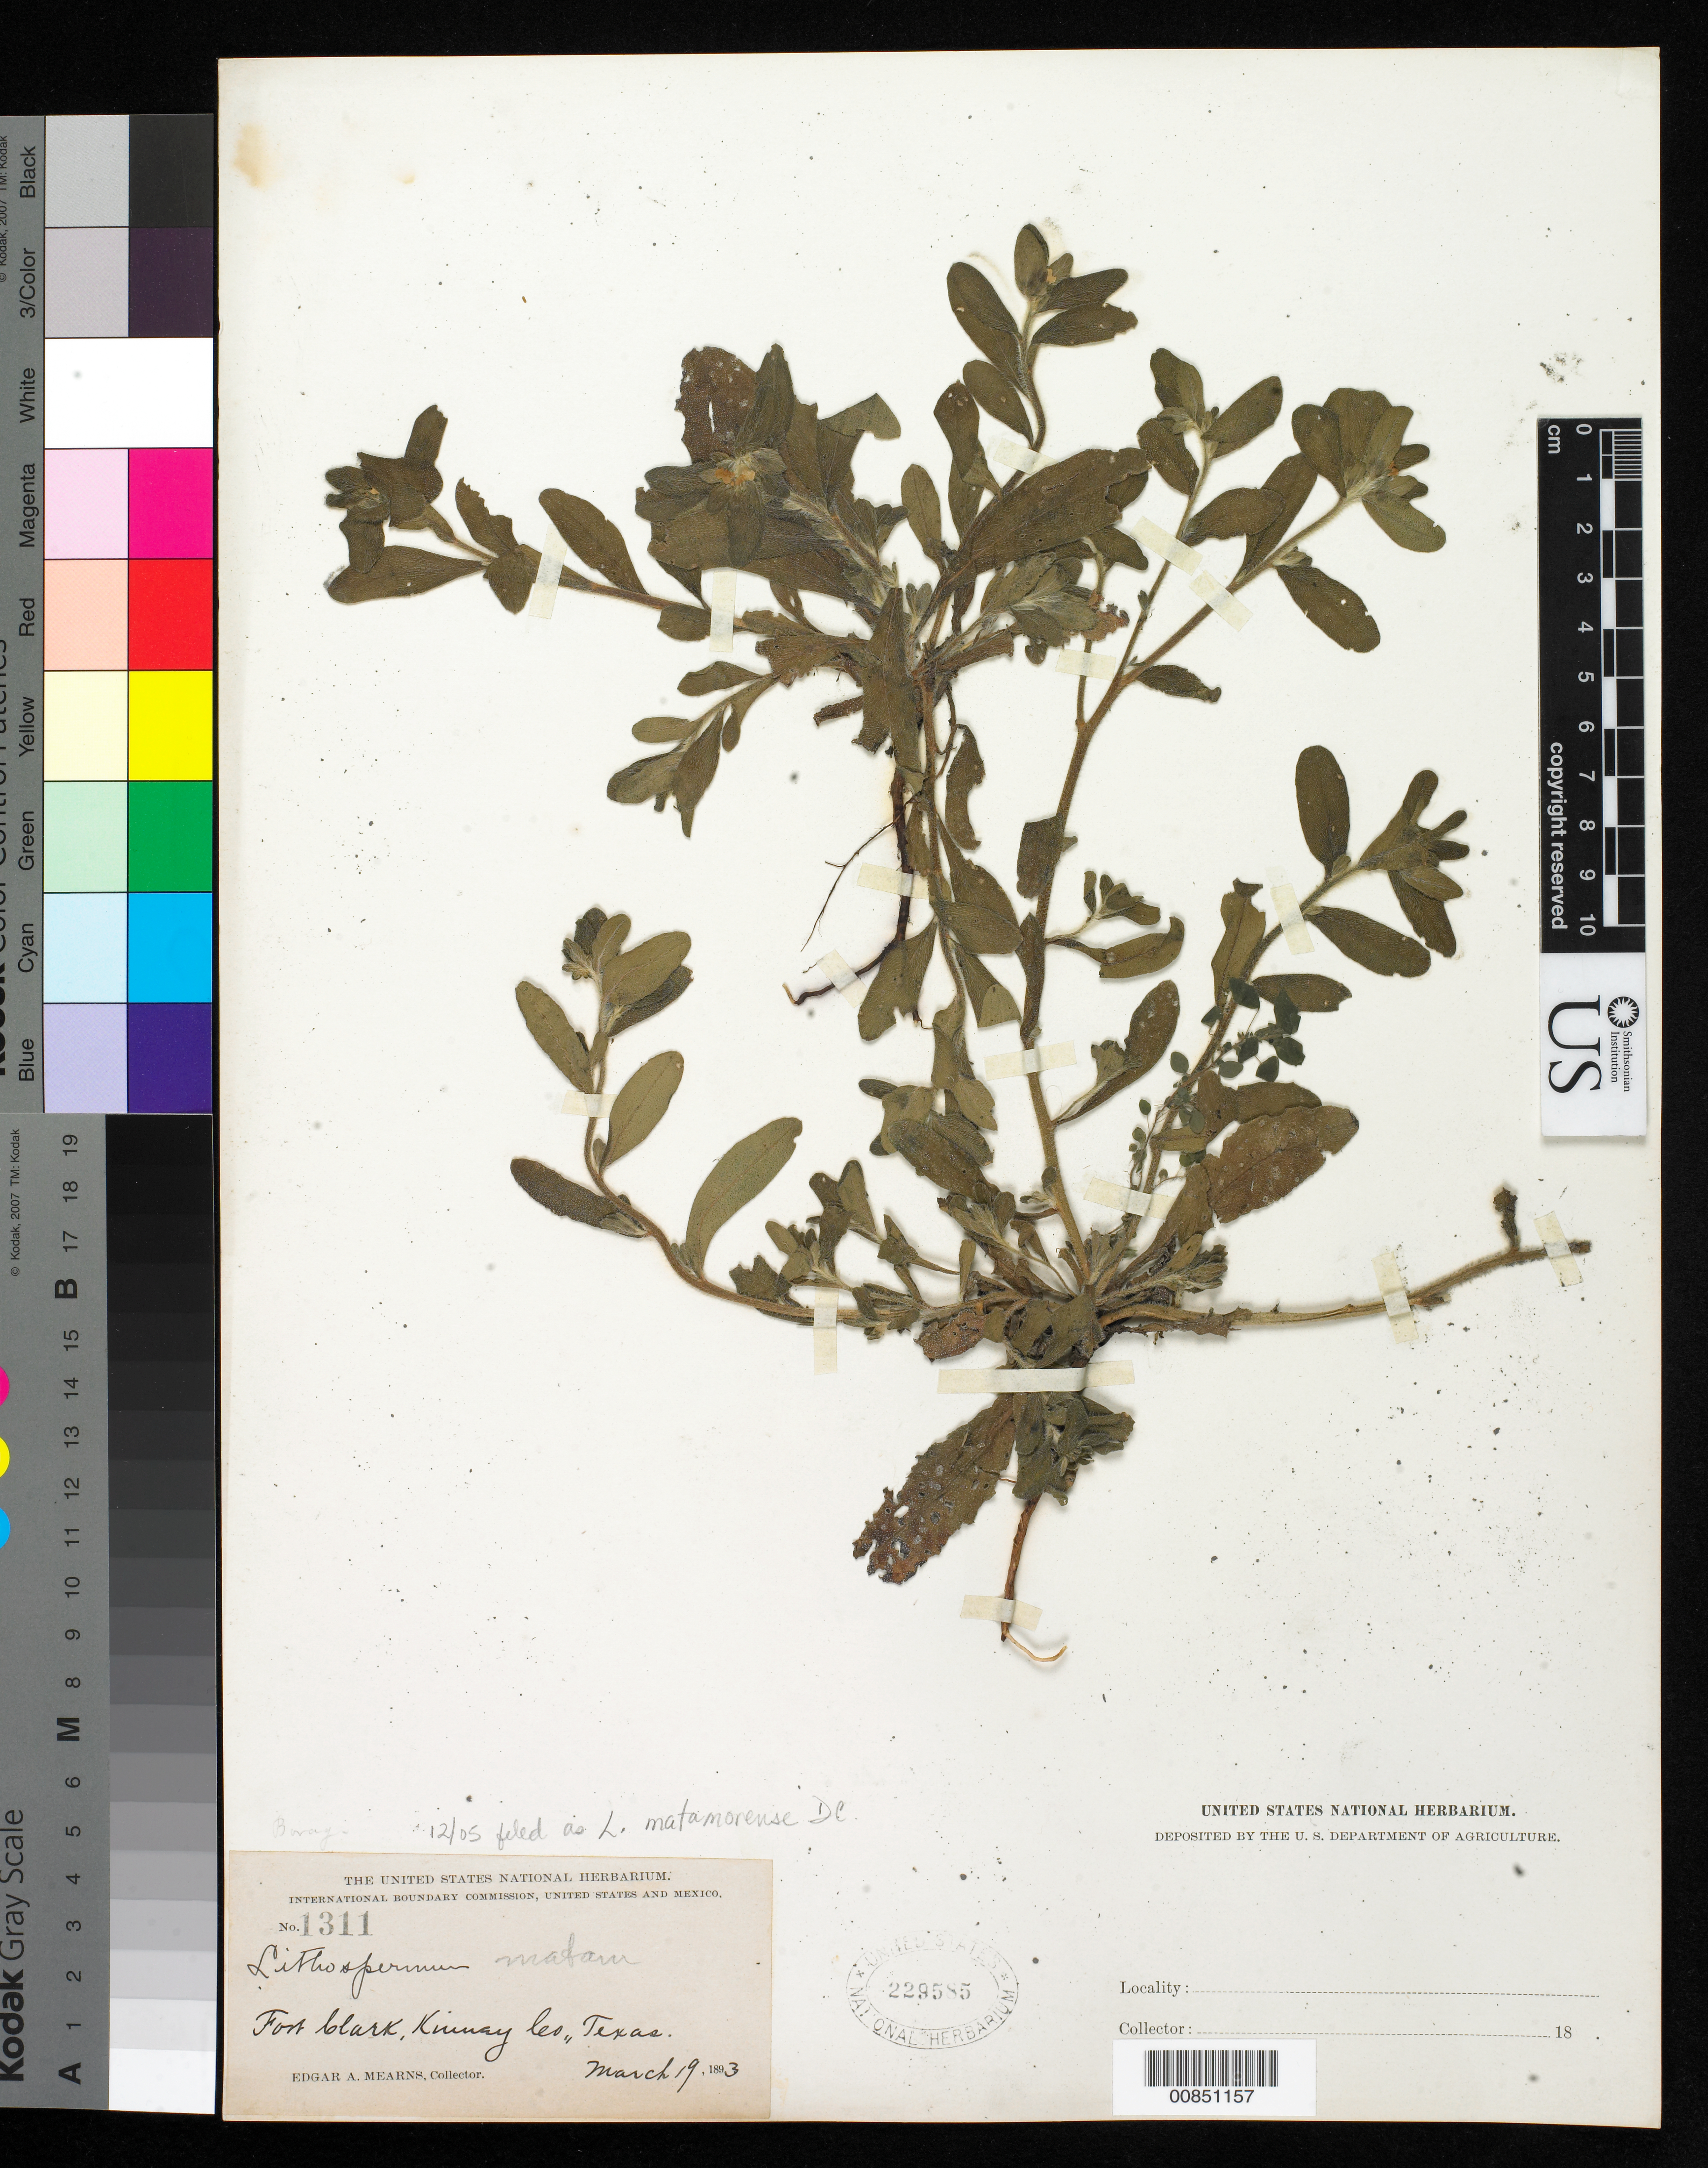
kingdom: Plantae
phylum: Tracheophyta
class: Magnoliopsida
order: Boraginales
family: Boraginaceae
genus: Lithospermum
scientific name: Lithospermum matamorense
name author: DC.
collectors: E. A. Mearns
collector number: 1311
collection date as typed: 19 Mar 1893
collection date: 1893-03-19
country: United States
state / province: Texas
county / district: Kinney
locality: Fort Clark, Kinney County, Texas.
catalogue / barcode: US 229585